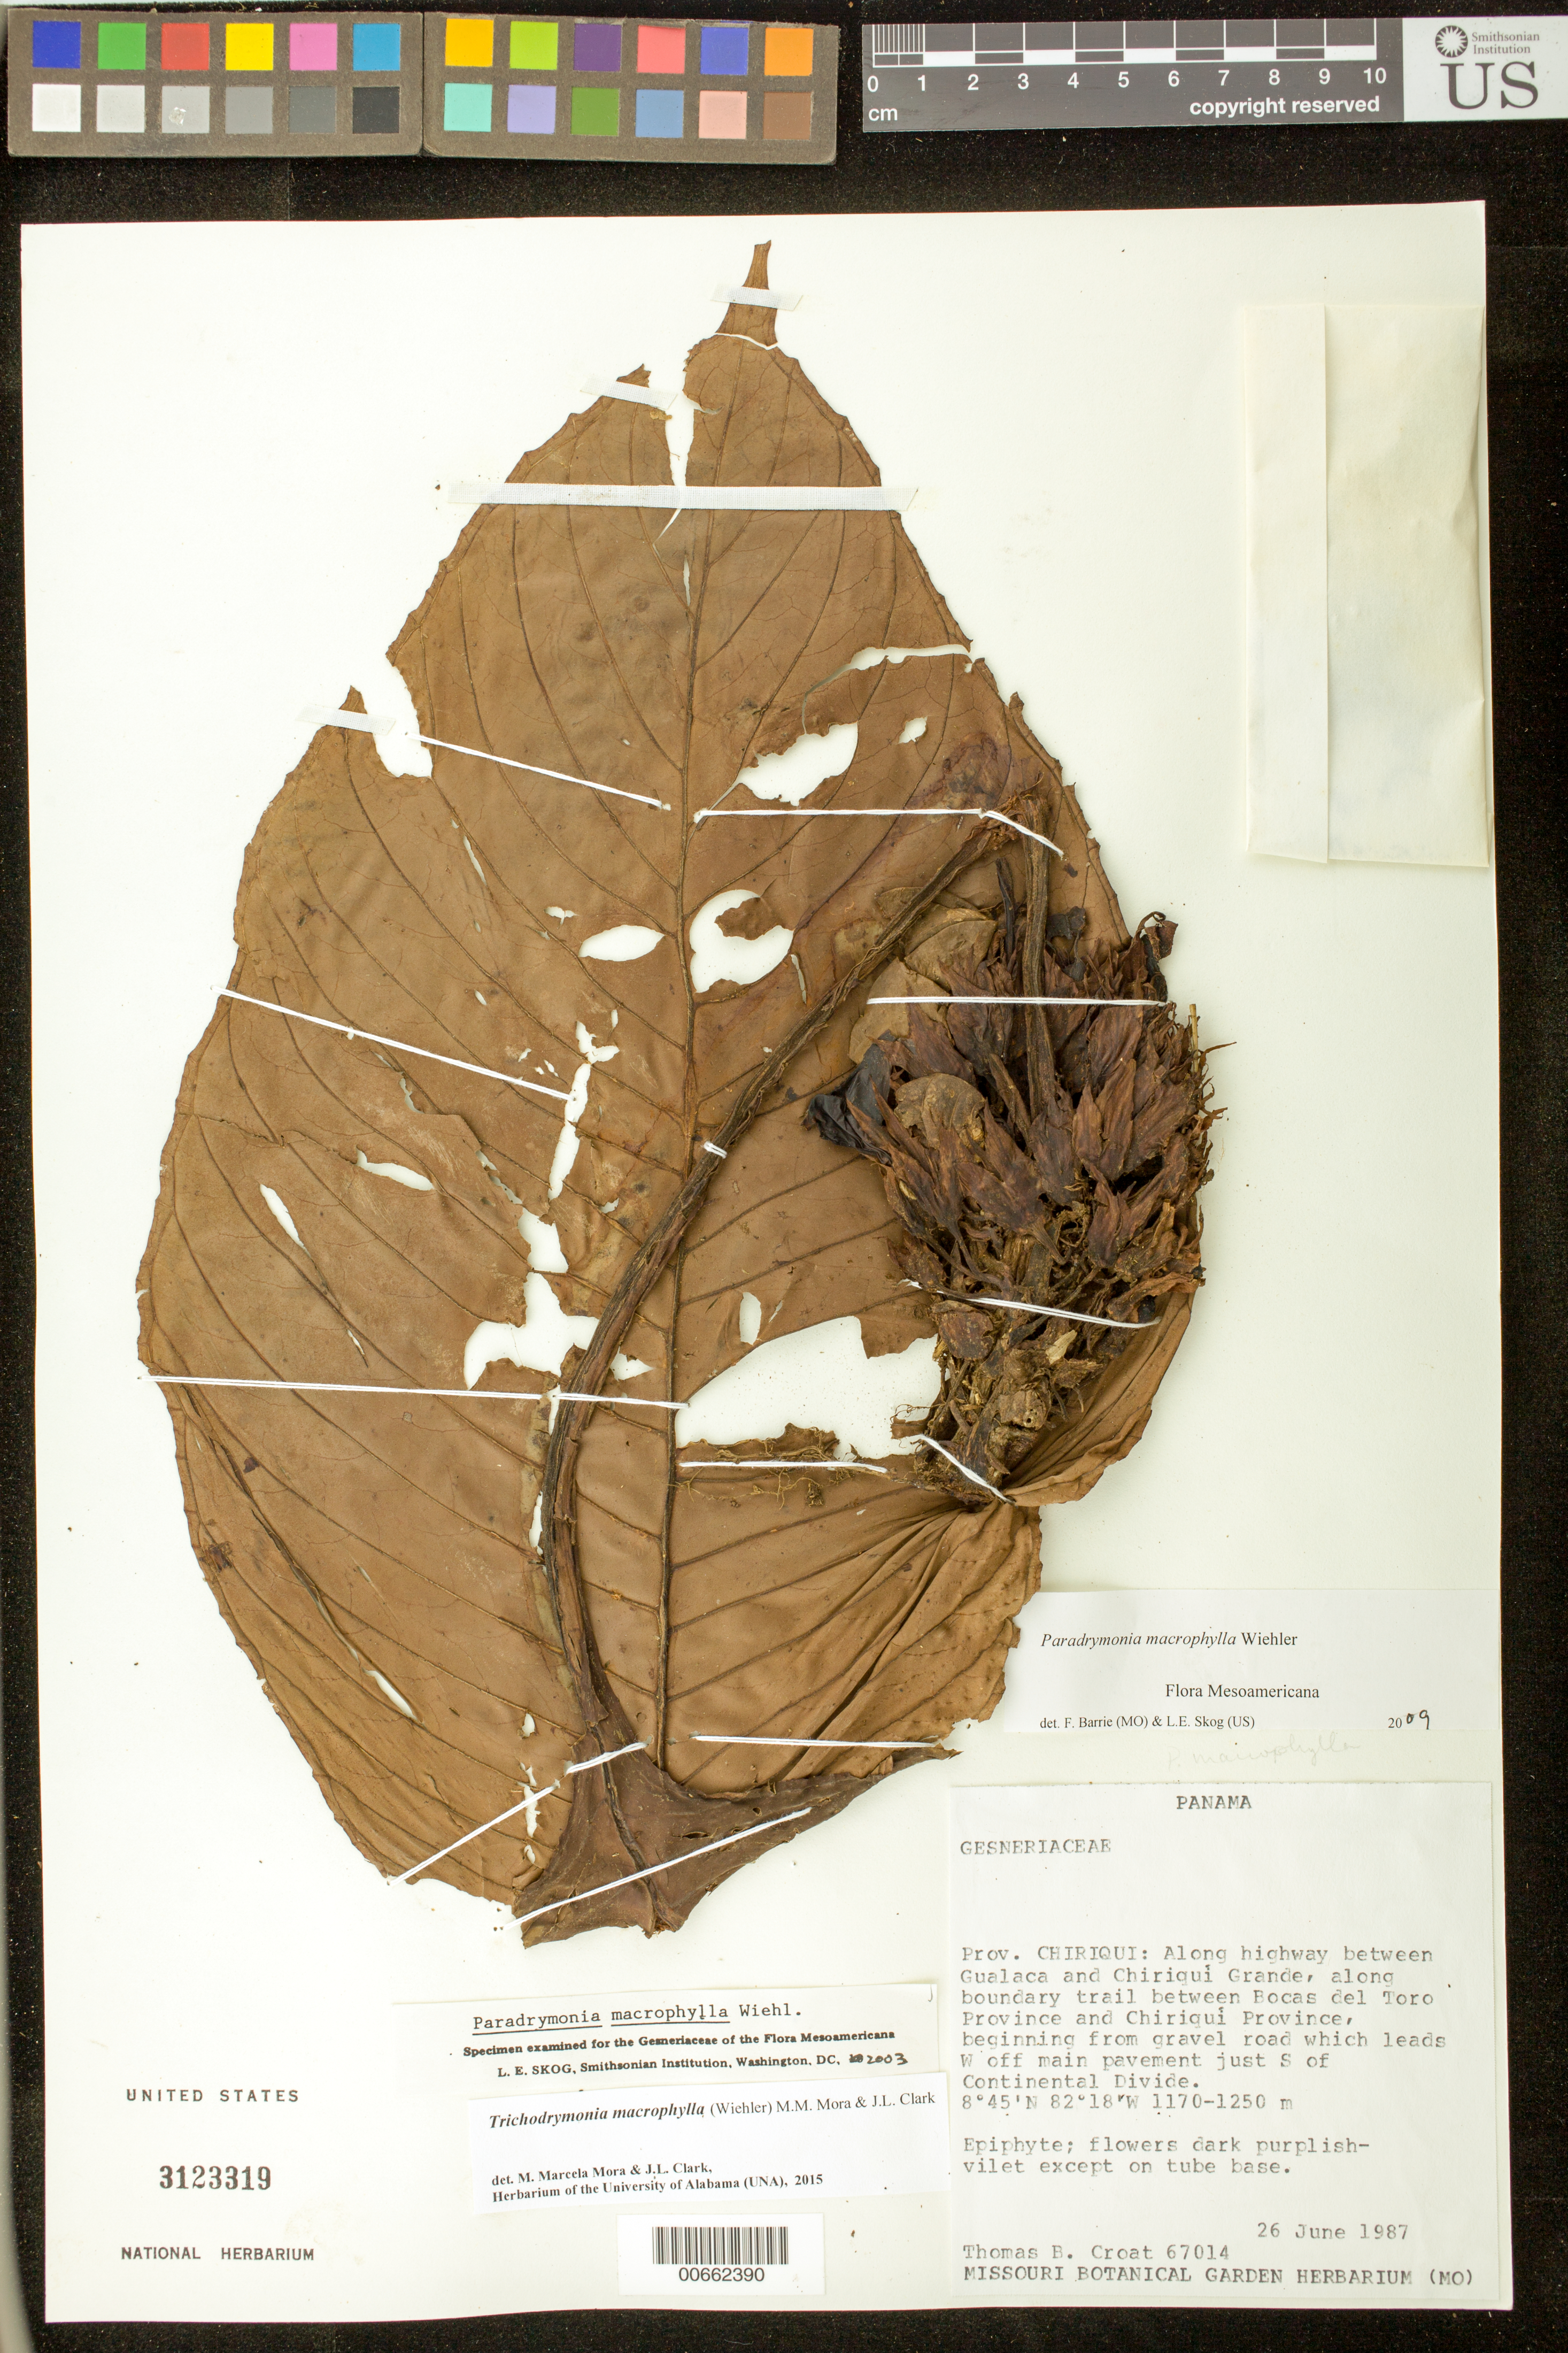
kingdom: Plantae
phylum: Tracheophyta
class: Magnoliopsida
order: Lamiales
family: Gesneriaceae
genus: Trichodrymonia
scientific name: Trichodrymonia macrophylla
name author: (Wiehler) M.M. Mora & J.L. Clark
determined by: Mora, M. M.; Clark, J. L.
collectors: T. B. Croat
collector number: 67014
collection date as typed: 26 Jun 1987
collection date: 1987-06-26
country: Panama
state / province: Chiriquí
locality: Along highway between Gualaca and Chiriqui Grande, along boundary trail between Bocas del Toro Province and Chiriqui Province, beginning from gravel road which leads W off main pavement just S of Continental Divide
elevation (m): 1170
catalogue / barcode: US 3123319